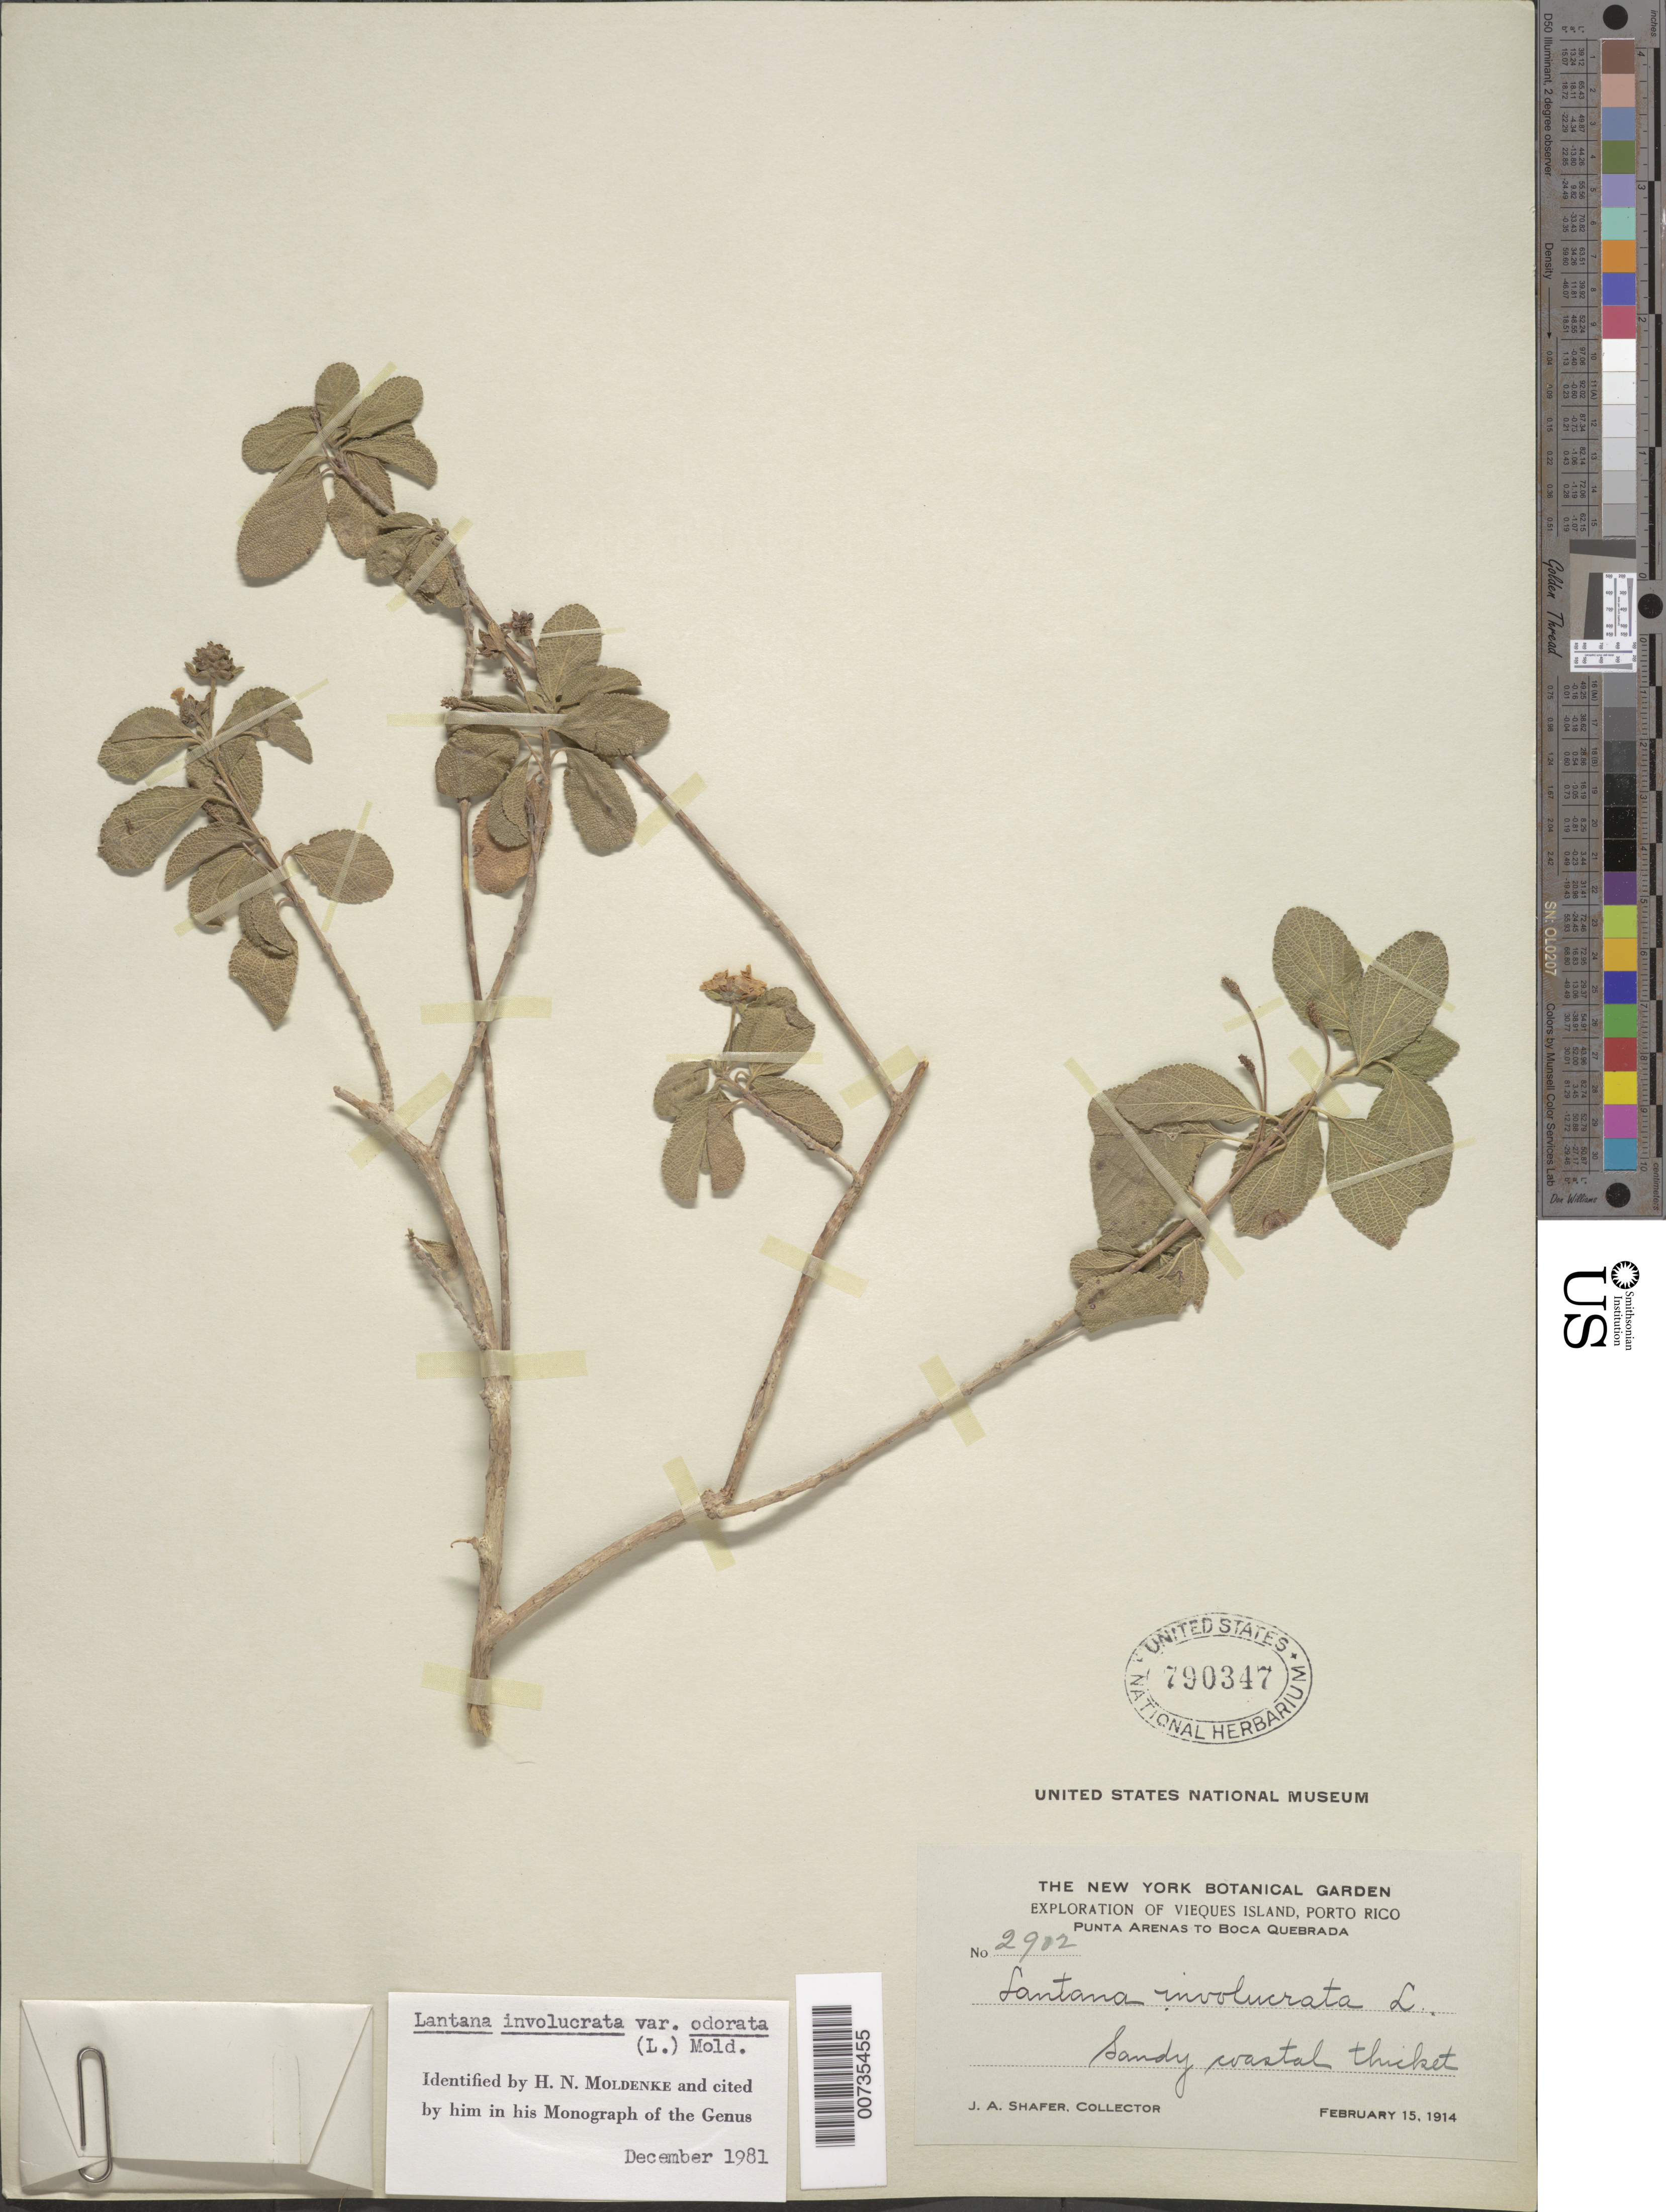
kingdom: Plantae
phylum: Tracheophyta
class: Magnoliopsida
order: Lamiales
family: Verbenaceae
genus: Lantana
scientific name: Lantana involucrata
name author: L.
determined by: Moldenke, H. N.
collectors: J. A. Shafer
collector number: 2902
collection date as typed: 15 Feb 1914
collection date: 1914-02-15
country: Puerto Rico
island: Vieques Island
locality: Punta Arenas to Boca Quebrada.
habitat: Sandy coastal thicket.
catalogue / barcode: US 790347